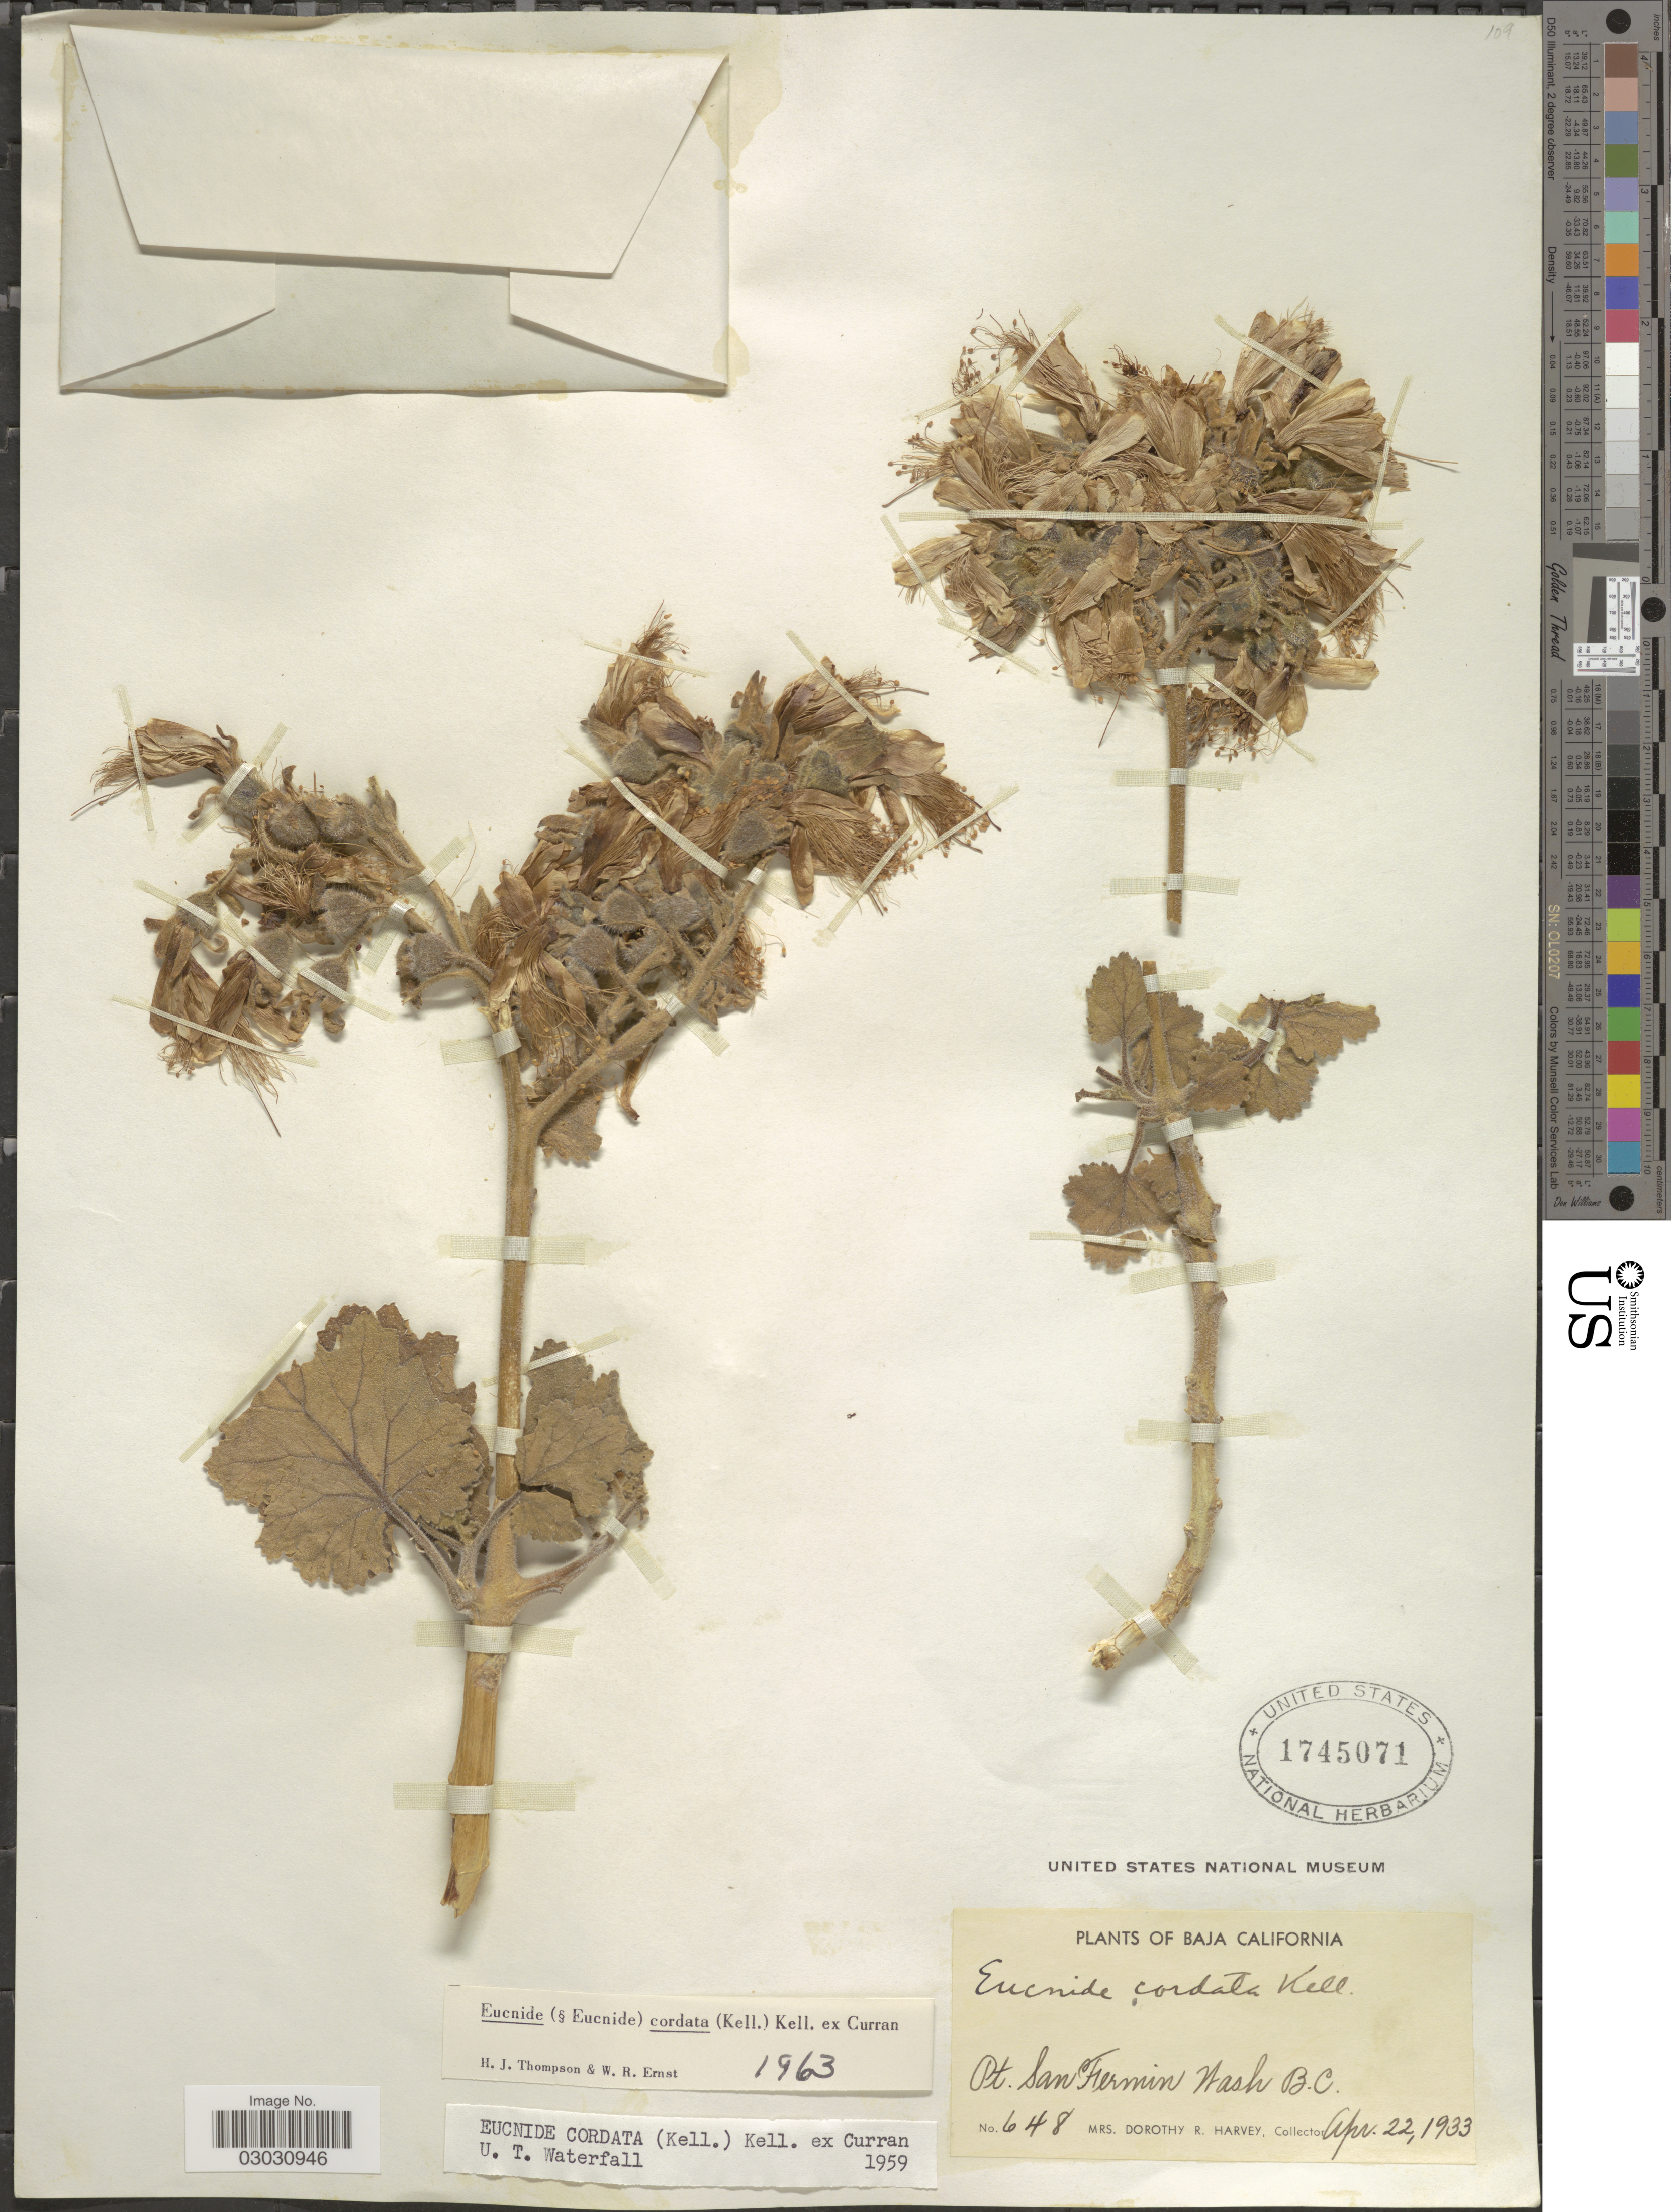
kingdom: Plantae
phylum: Tracheophyta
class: Magnoliopsida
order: Cornales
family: Loasaceae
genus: Eucnide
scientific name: Eucnide cordata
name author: (Kell.) Kellogg ex Curran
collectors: Harvey, Mrs. D. R.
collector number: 648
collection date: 1933-04-22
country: Mexico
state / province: Baja California Norte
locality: Pt. San Fermin Wash B.C.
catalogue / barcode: US 1745071